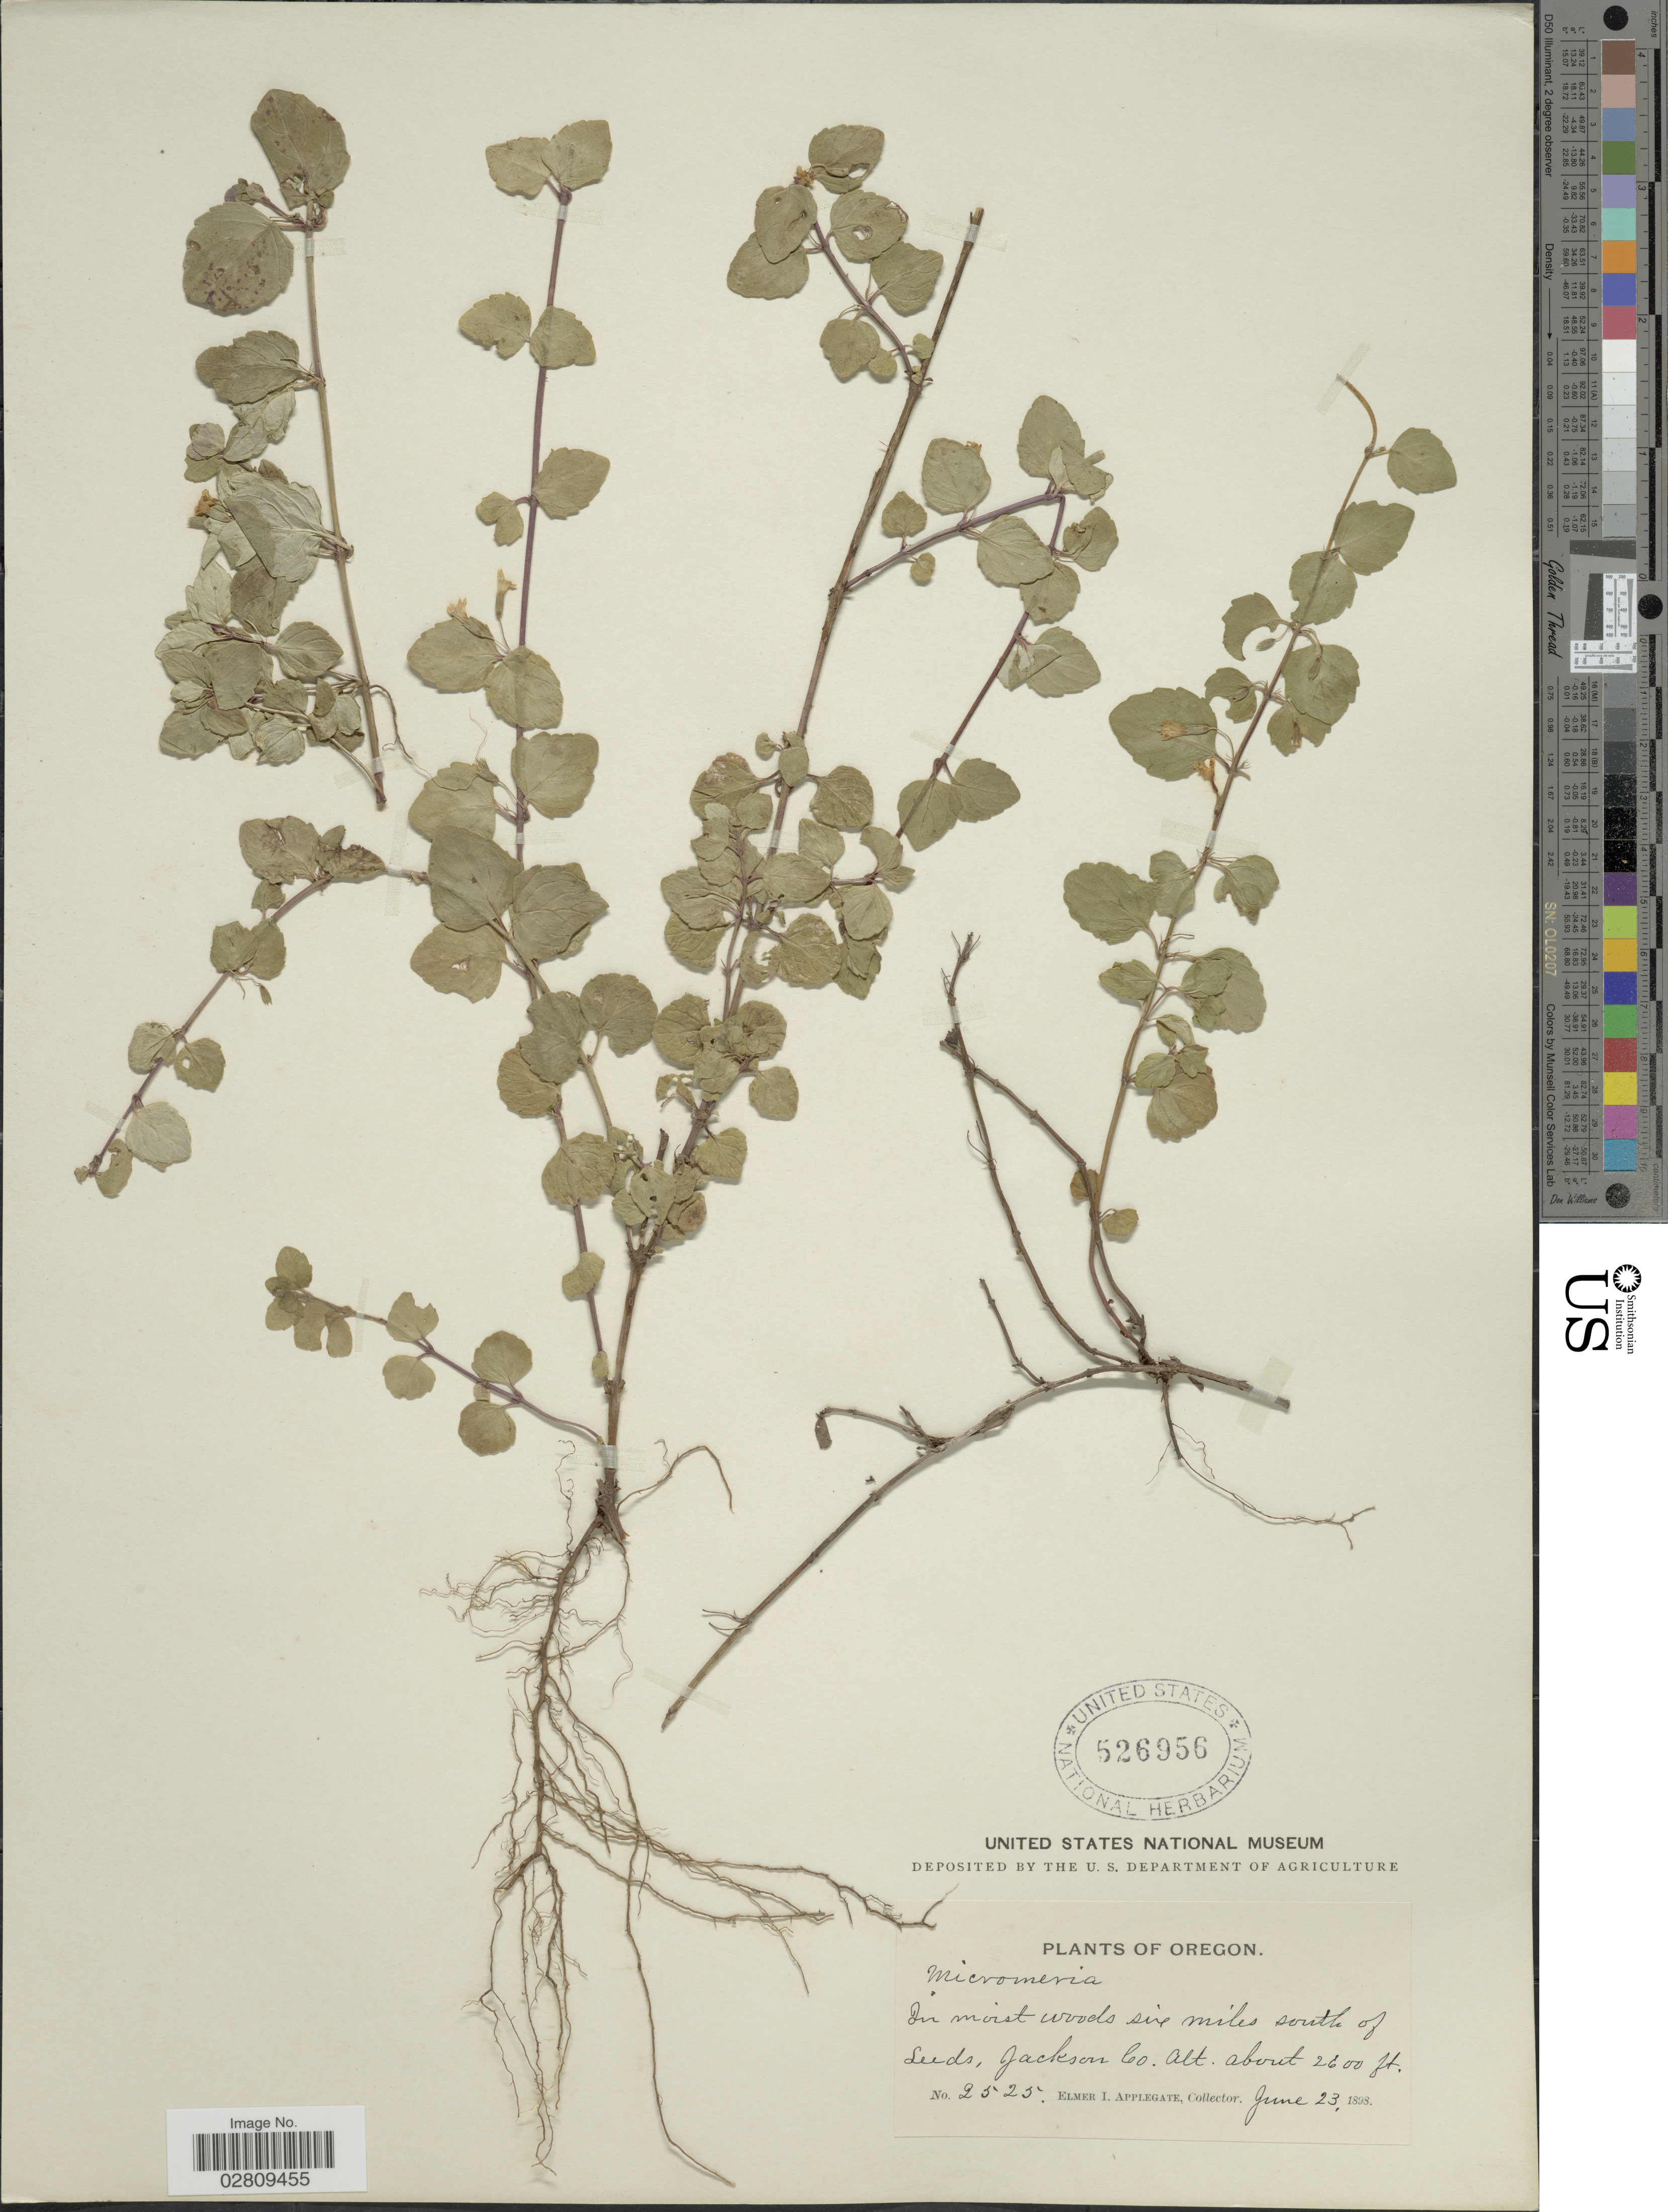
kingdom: Plantae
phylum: Tracheophyta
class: Magnoliopsida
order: Lamiales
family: Lamiaceae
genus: Micromeria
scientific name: Micromeria douglasii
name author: Benth.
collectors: E. I. Applegate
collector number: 2525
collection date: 1898-06-23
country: United States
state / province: Oregon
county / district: Jackson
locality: In moist woods six miles south of Leeds, Jackson Co.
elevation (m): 792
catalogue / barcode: US 526956